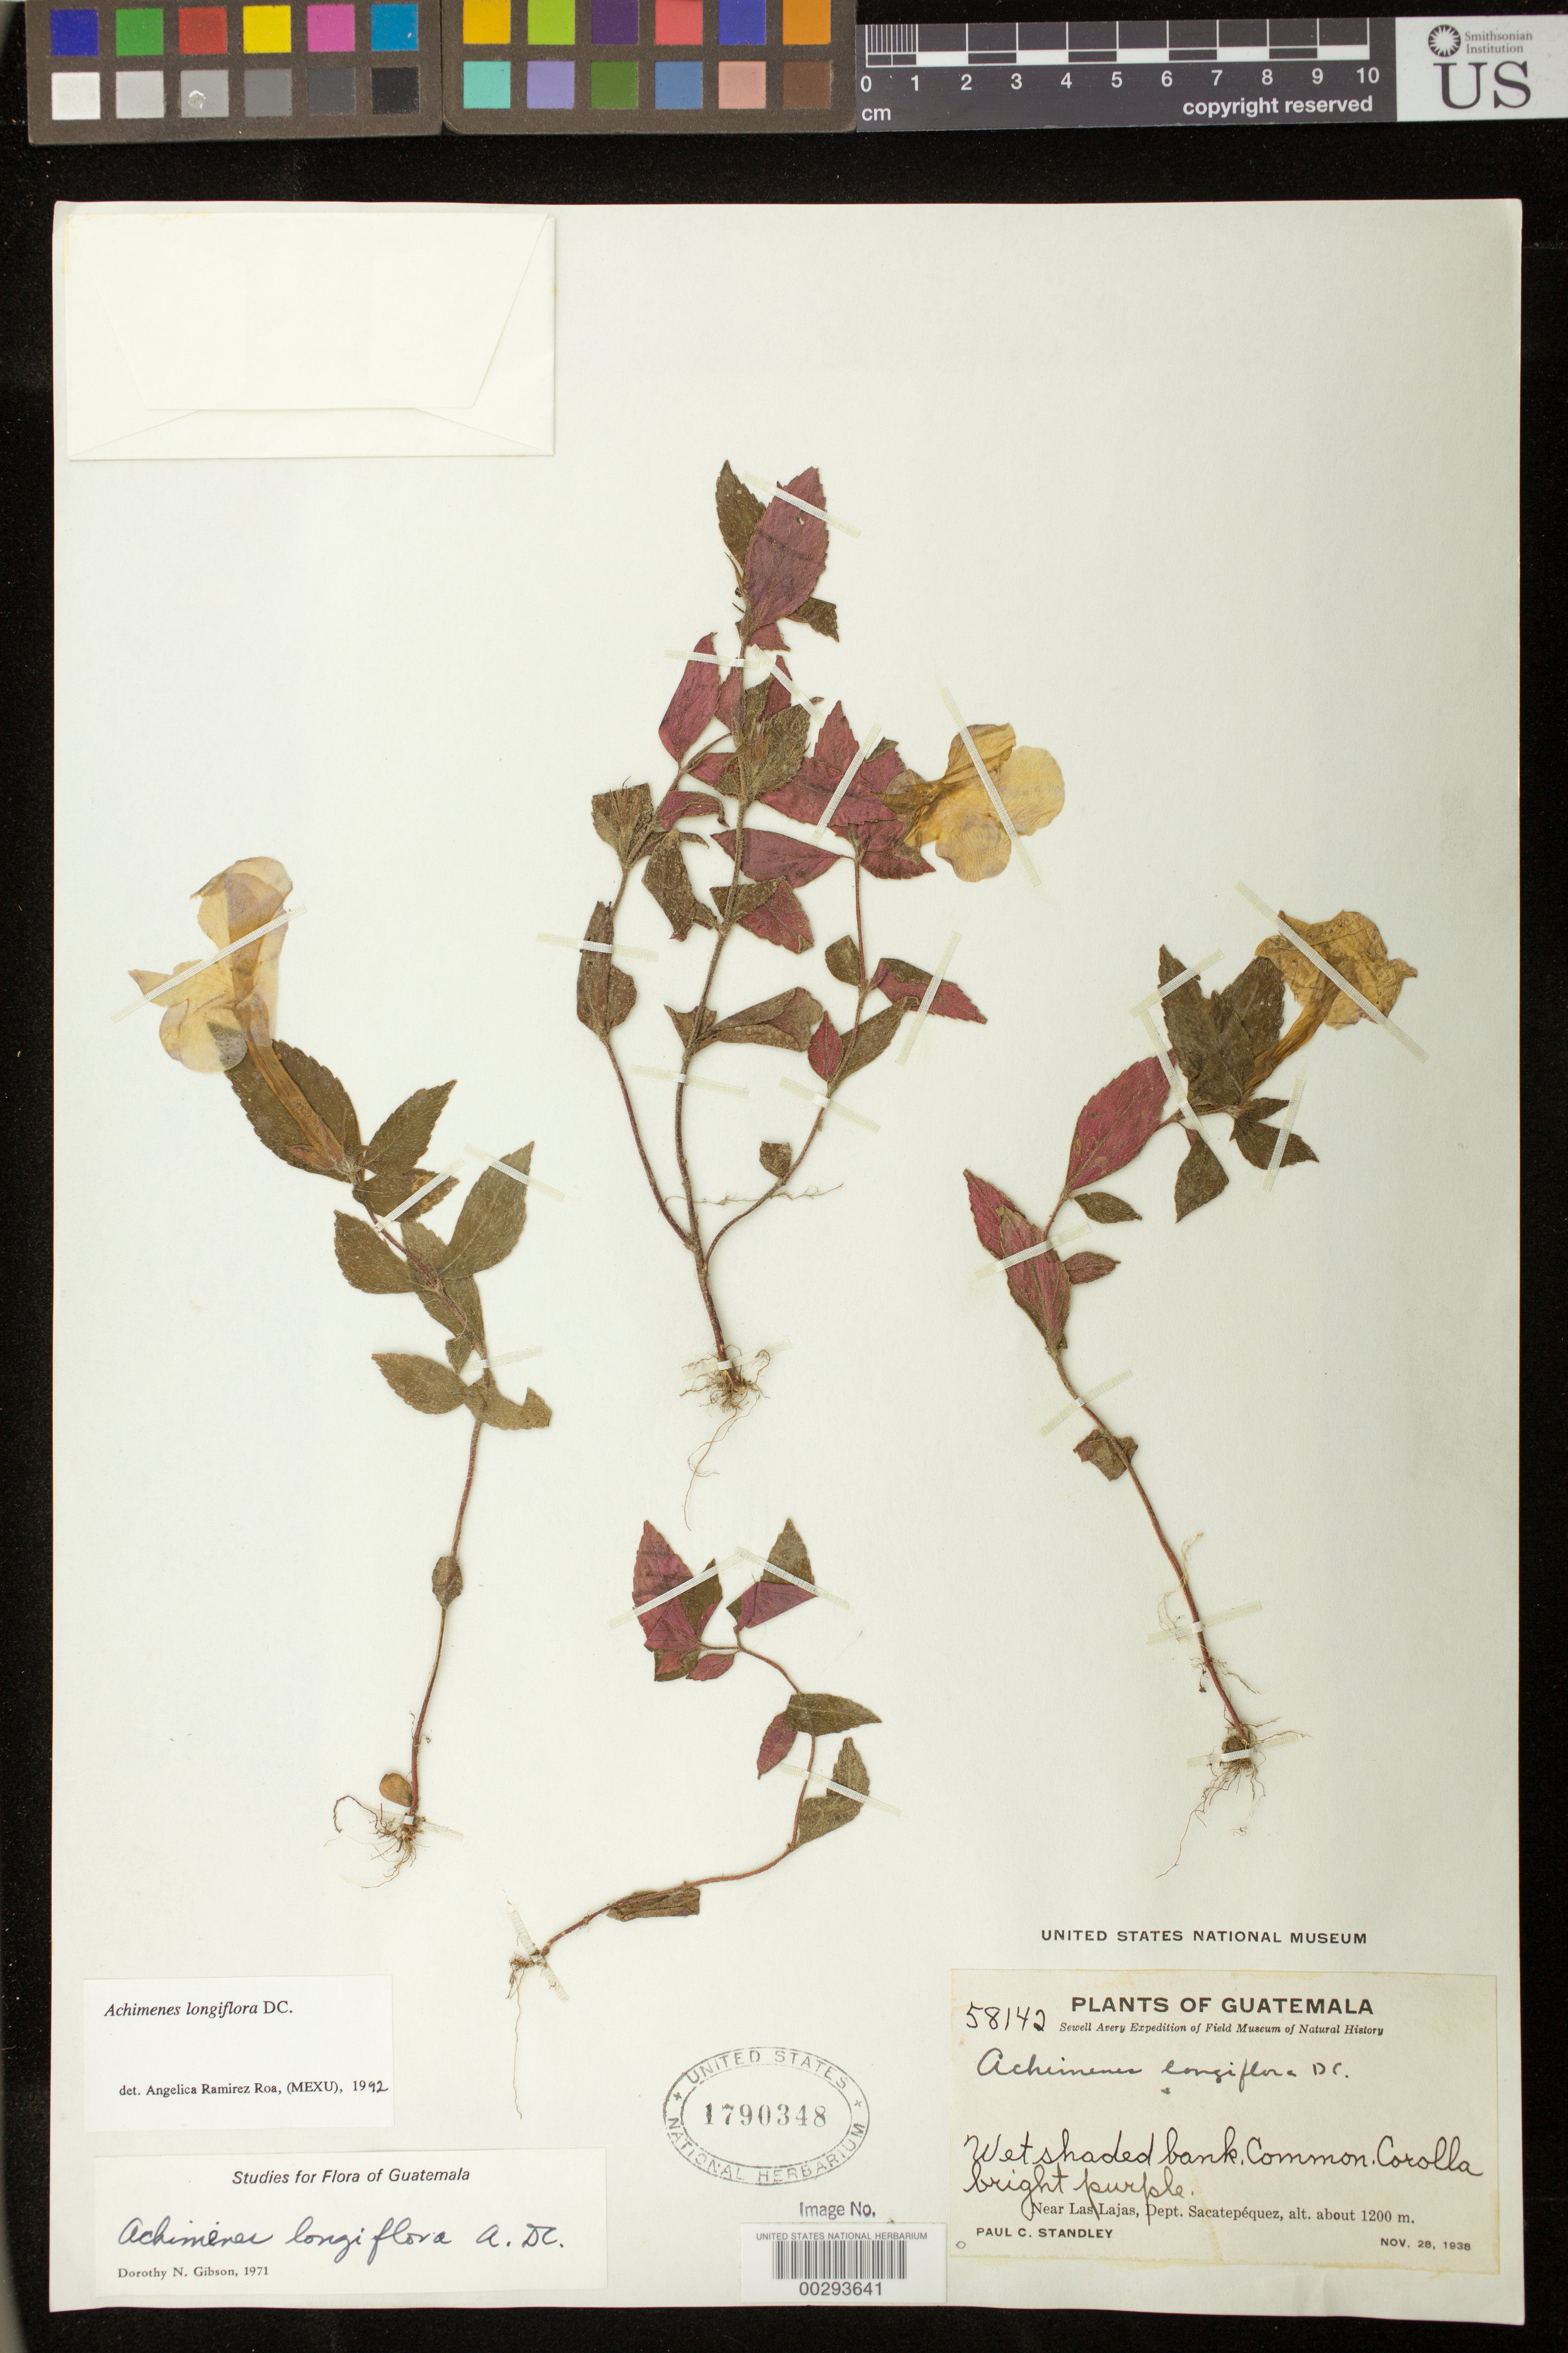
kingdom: Plantae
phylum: Tracheophyta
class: Magnoliopsida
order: Lamiales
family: Gesneriaceae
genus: Achimenes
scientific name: Achimenes longiflora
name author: DC.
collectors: P. C. Standley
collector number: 58142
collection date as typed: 28 Nov 1938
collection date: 1938-11-28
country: Guatemala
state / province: Sacatepéquez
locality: Near Las Lajas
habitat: Wet shaded bank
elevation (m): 1200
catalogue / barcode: US 1790348